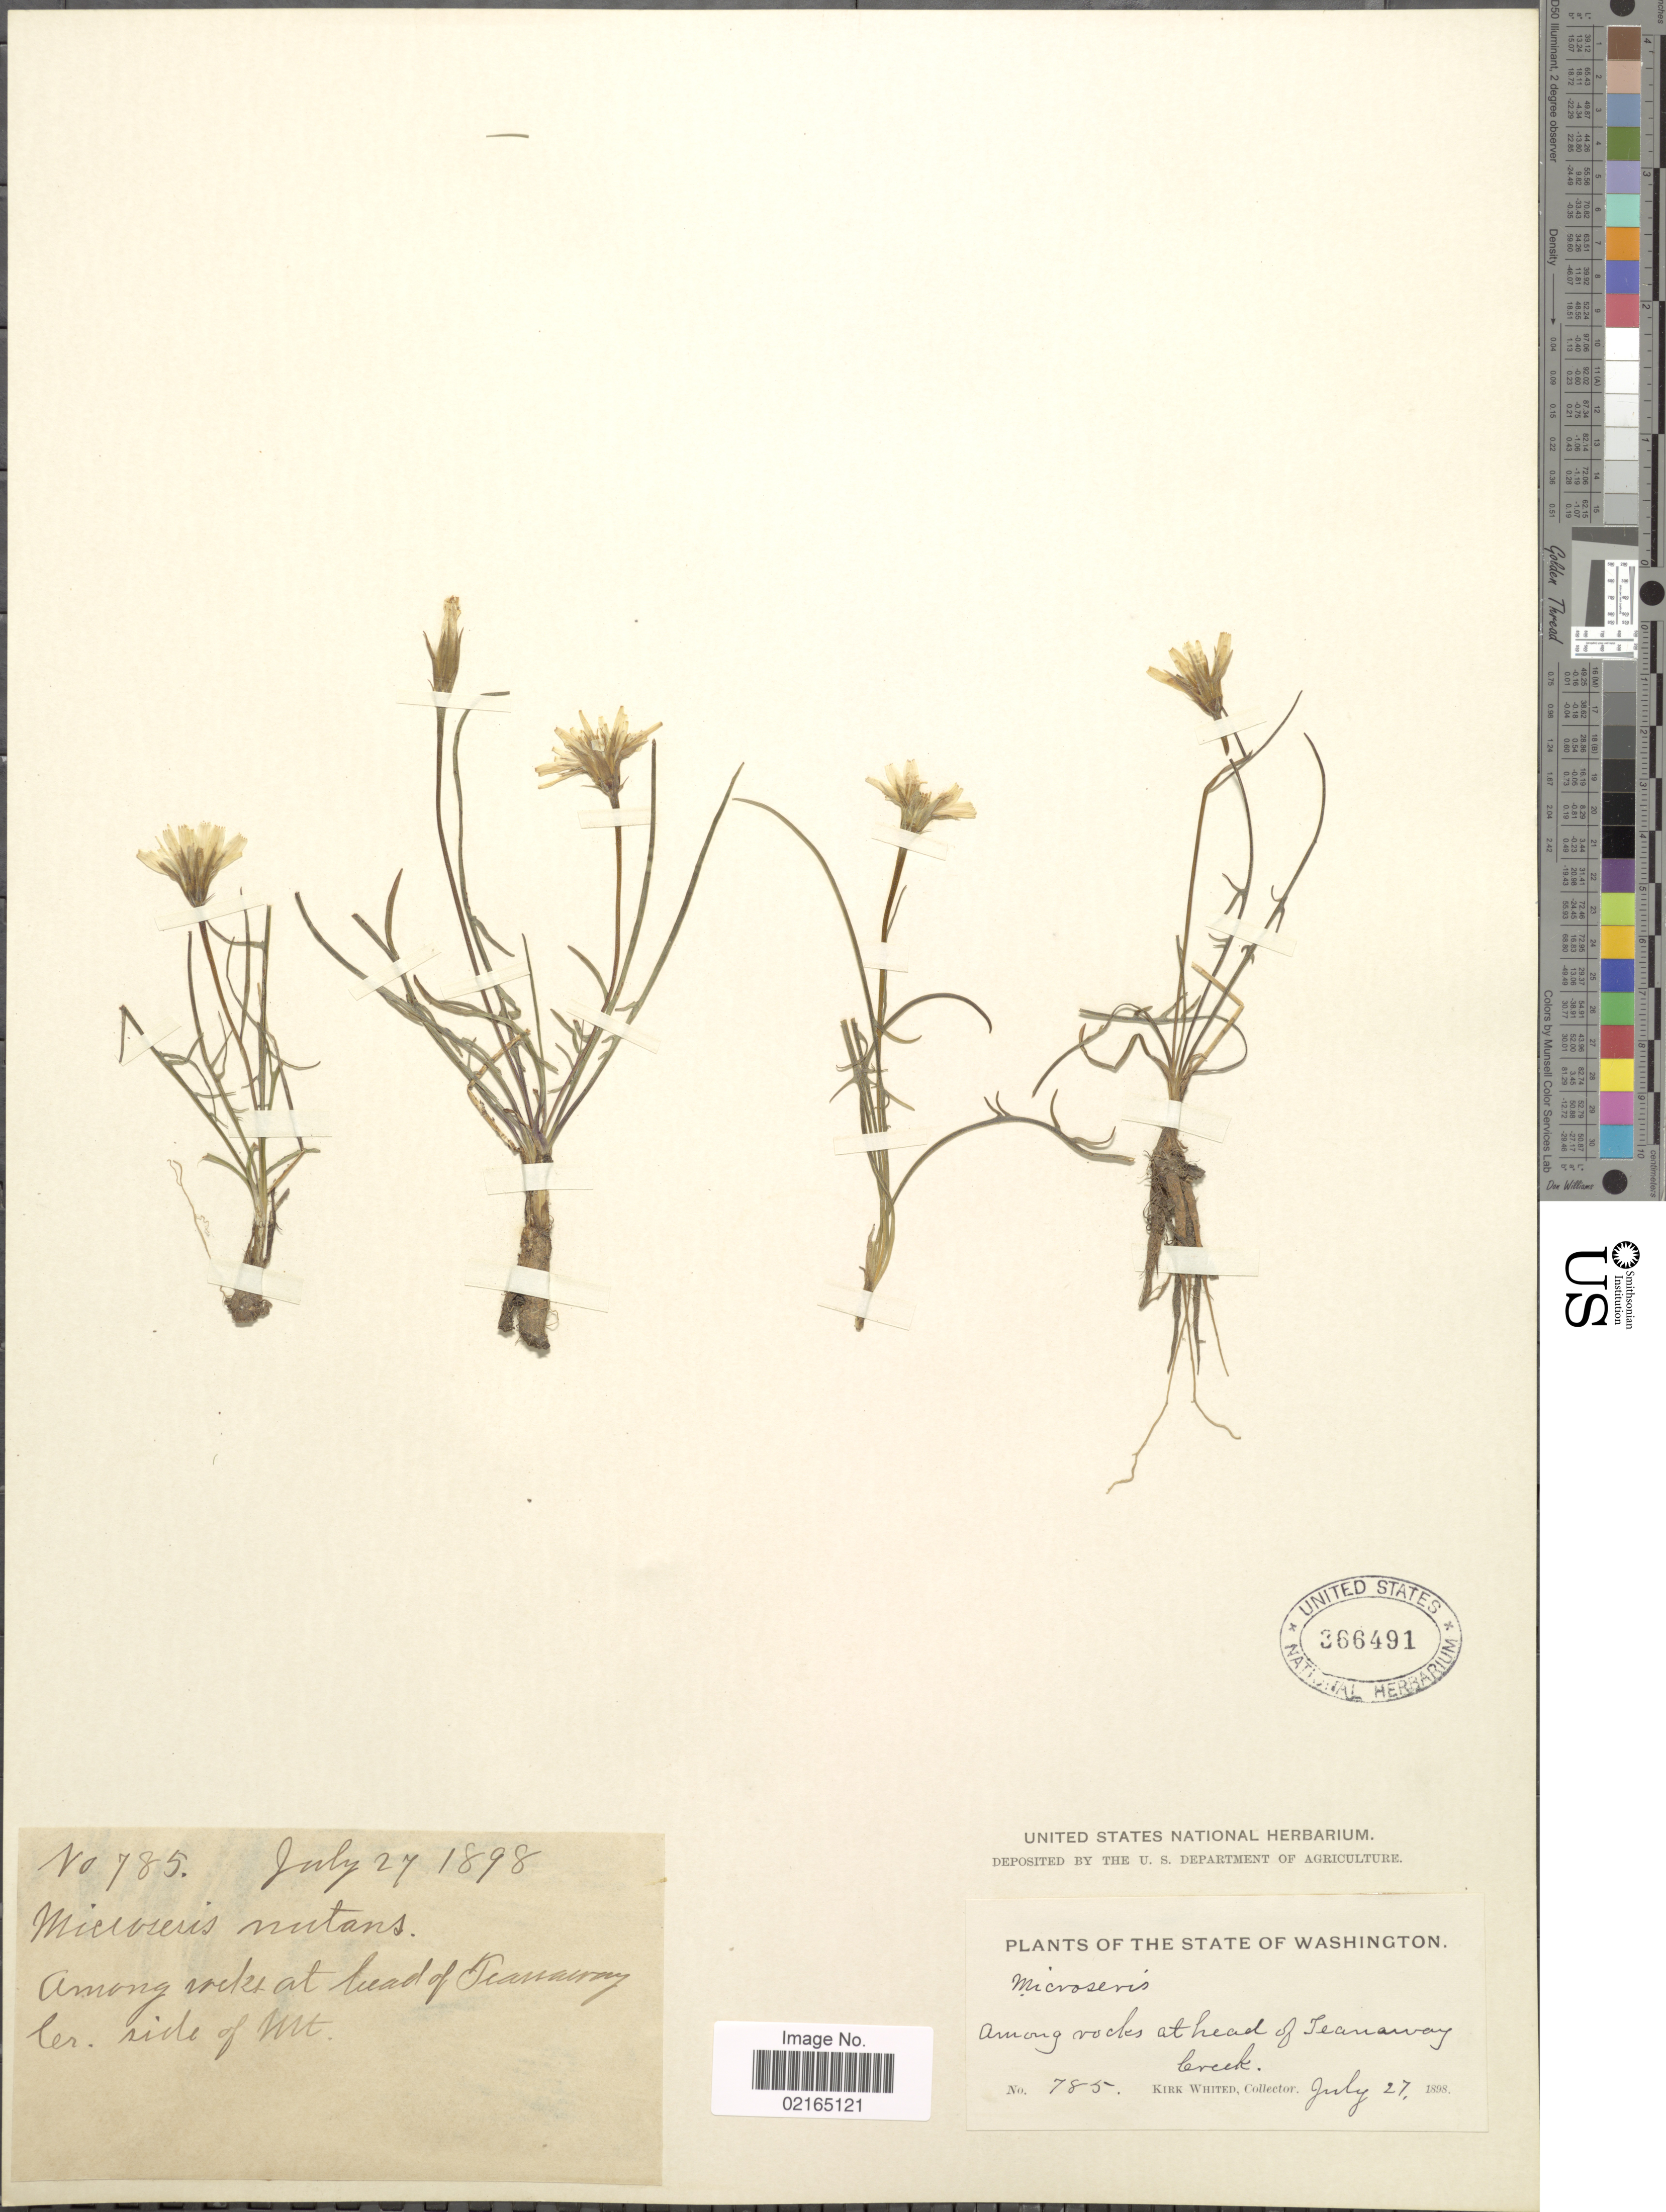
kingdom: Plantae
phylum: Tracheophyta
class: Magnoliopsida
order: Asterales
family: Asteraceae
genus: Microseris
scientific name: Microseris nutans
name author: (Hook.) Sch. Bip.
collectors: K. Whited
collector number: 785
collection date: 1898-07-27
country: United States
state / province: Washington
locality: Among rocks at head of Teanaway Creek.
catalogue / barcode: US 366491